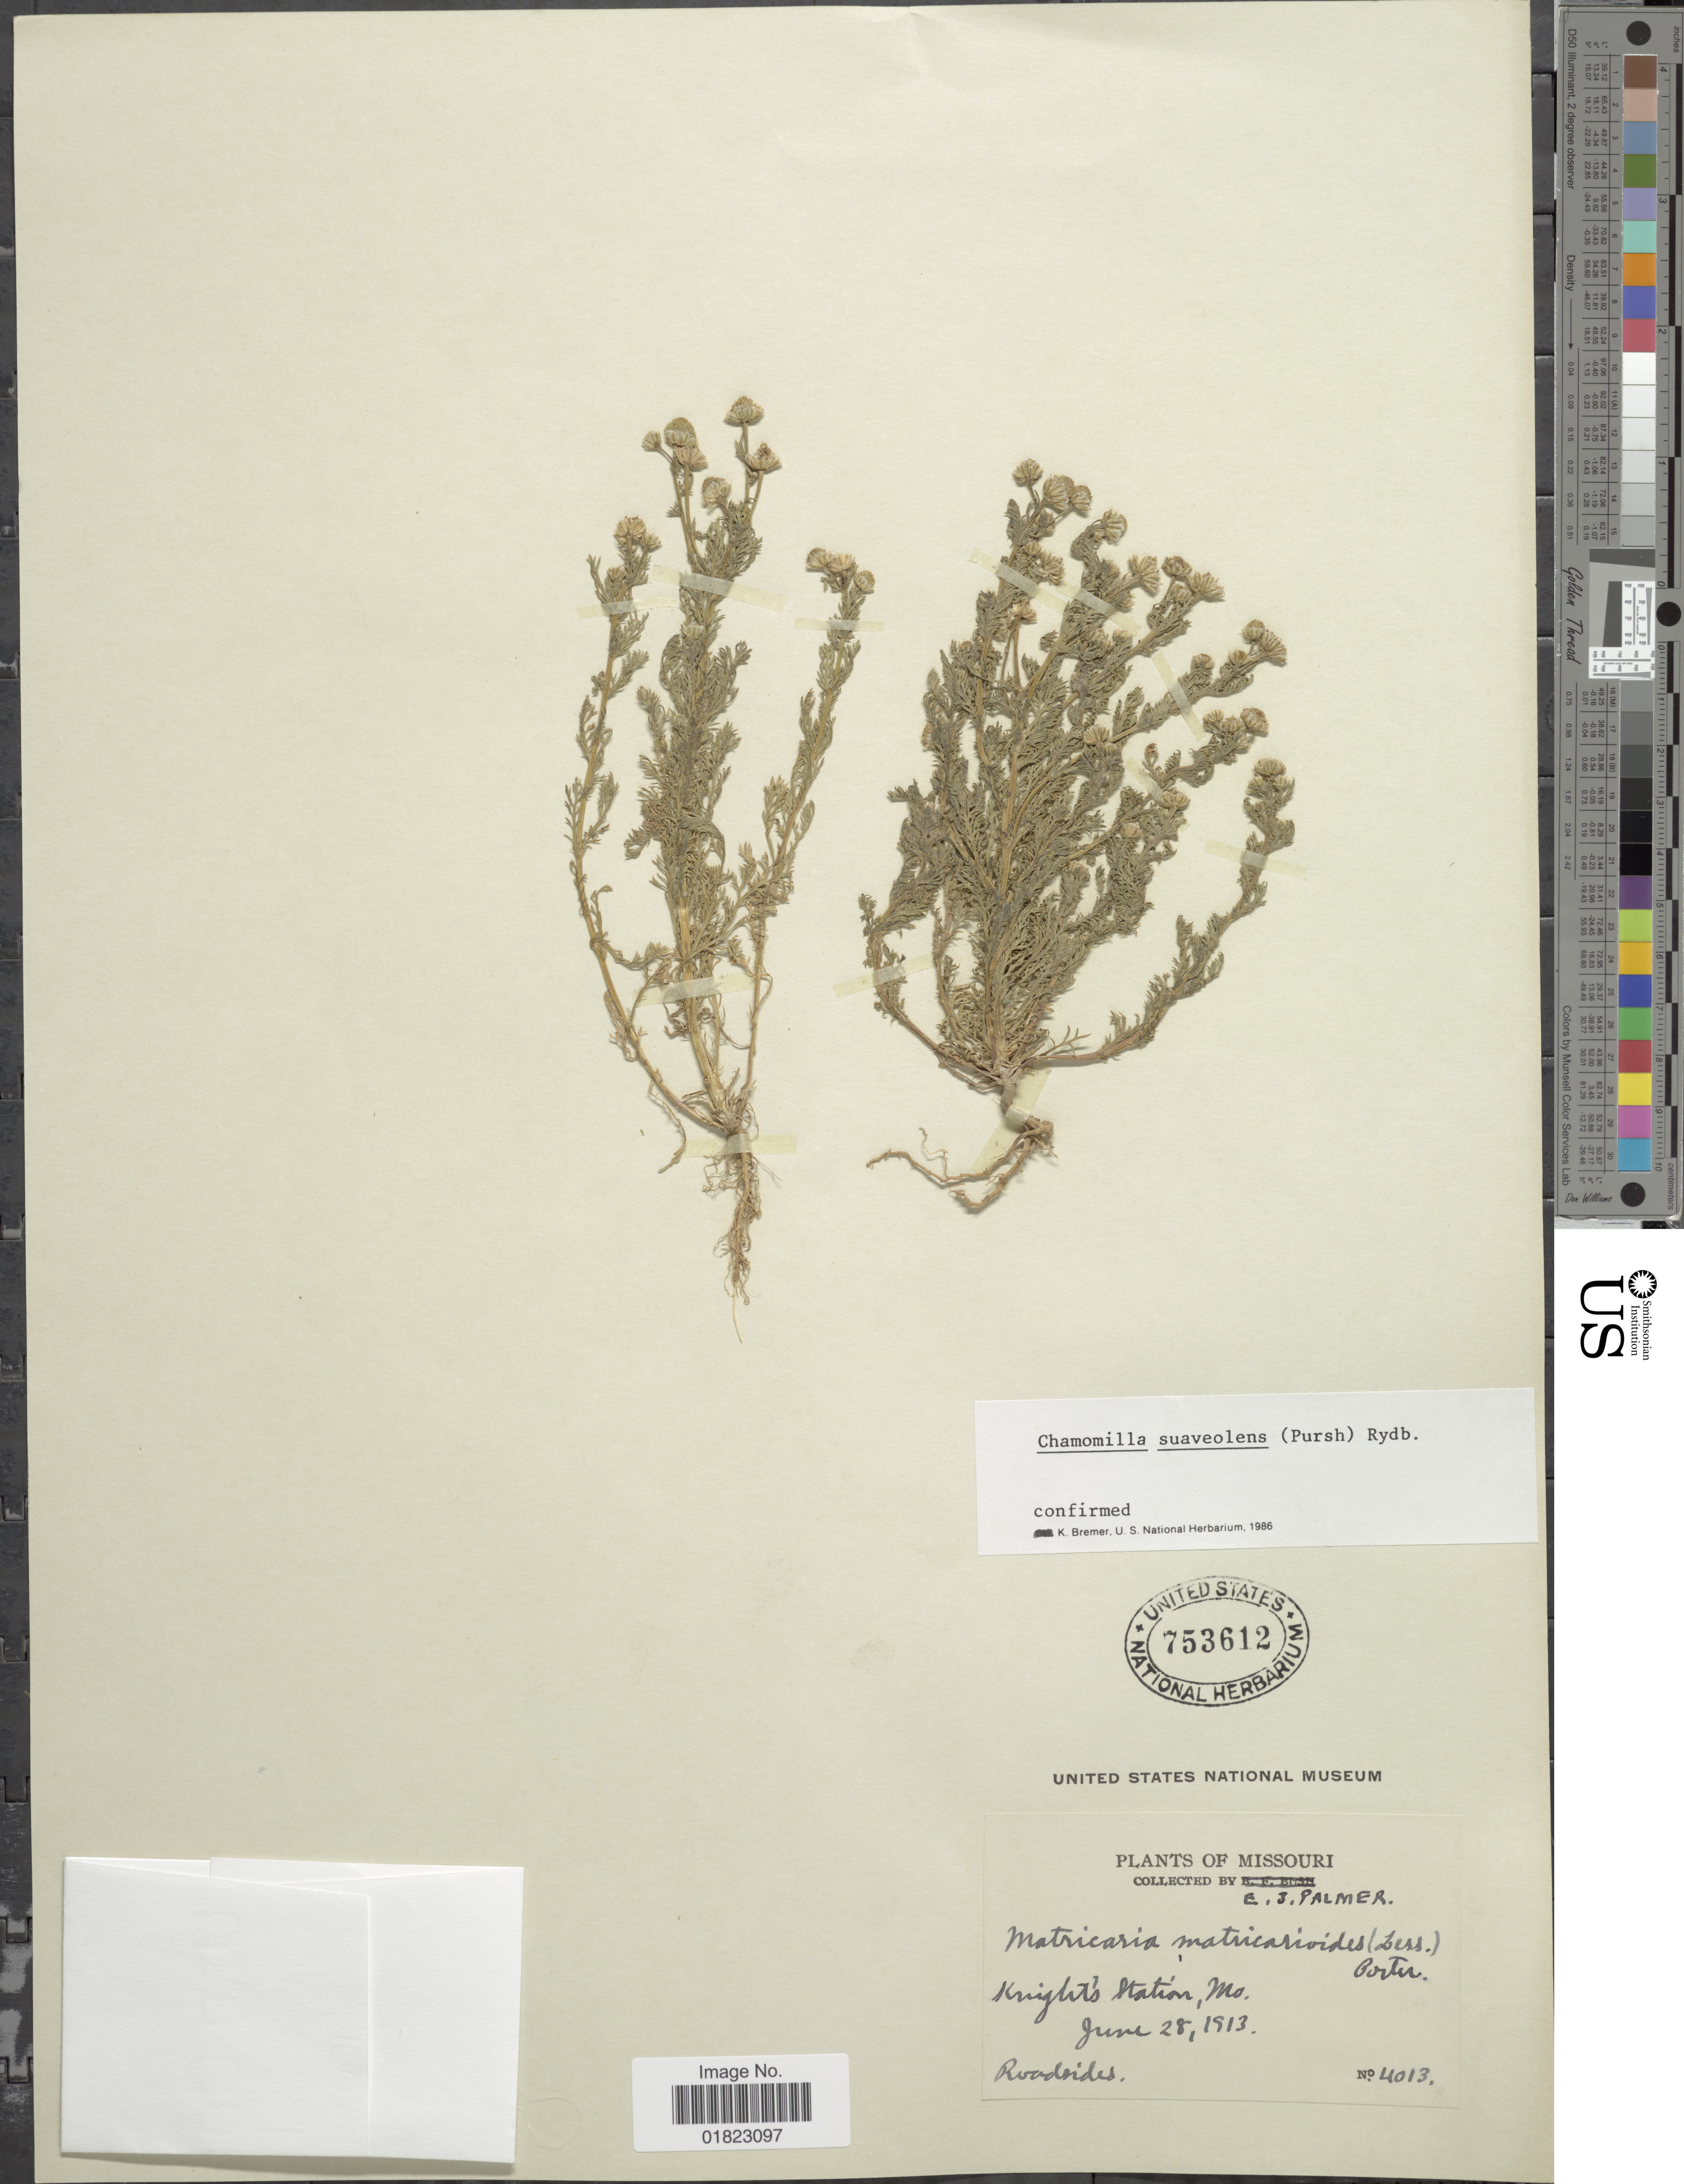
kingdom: Plantae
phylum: Tracheophyta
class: Magnoliopsida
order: Asterales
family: Asteraceae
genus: Matricaria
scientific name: Matricaria matricarioides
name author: (Less.) Porter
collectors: E. J. Palmer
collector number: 4013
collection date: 1913-06-28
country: United States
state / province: Missouri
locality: Missouri, Knights Station, Mo.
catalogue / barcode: US 753612